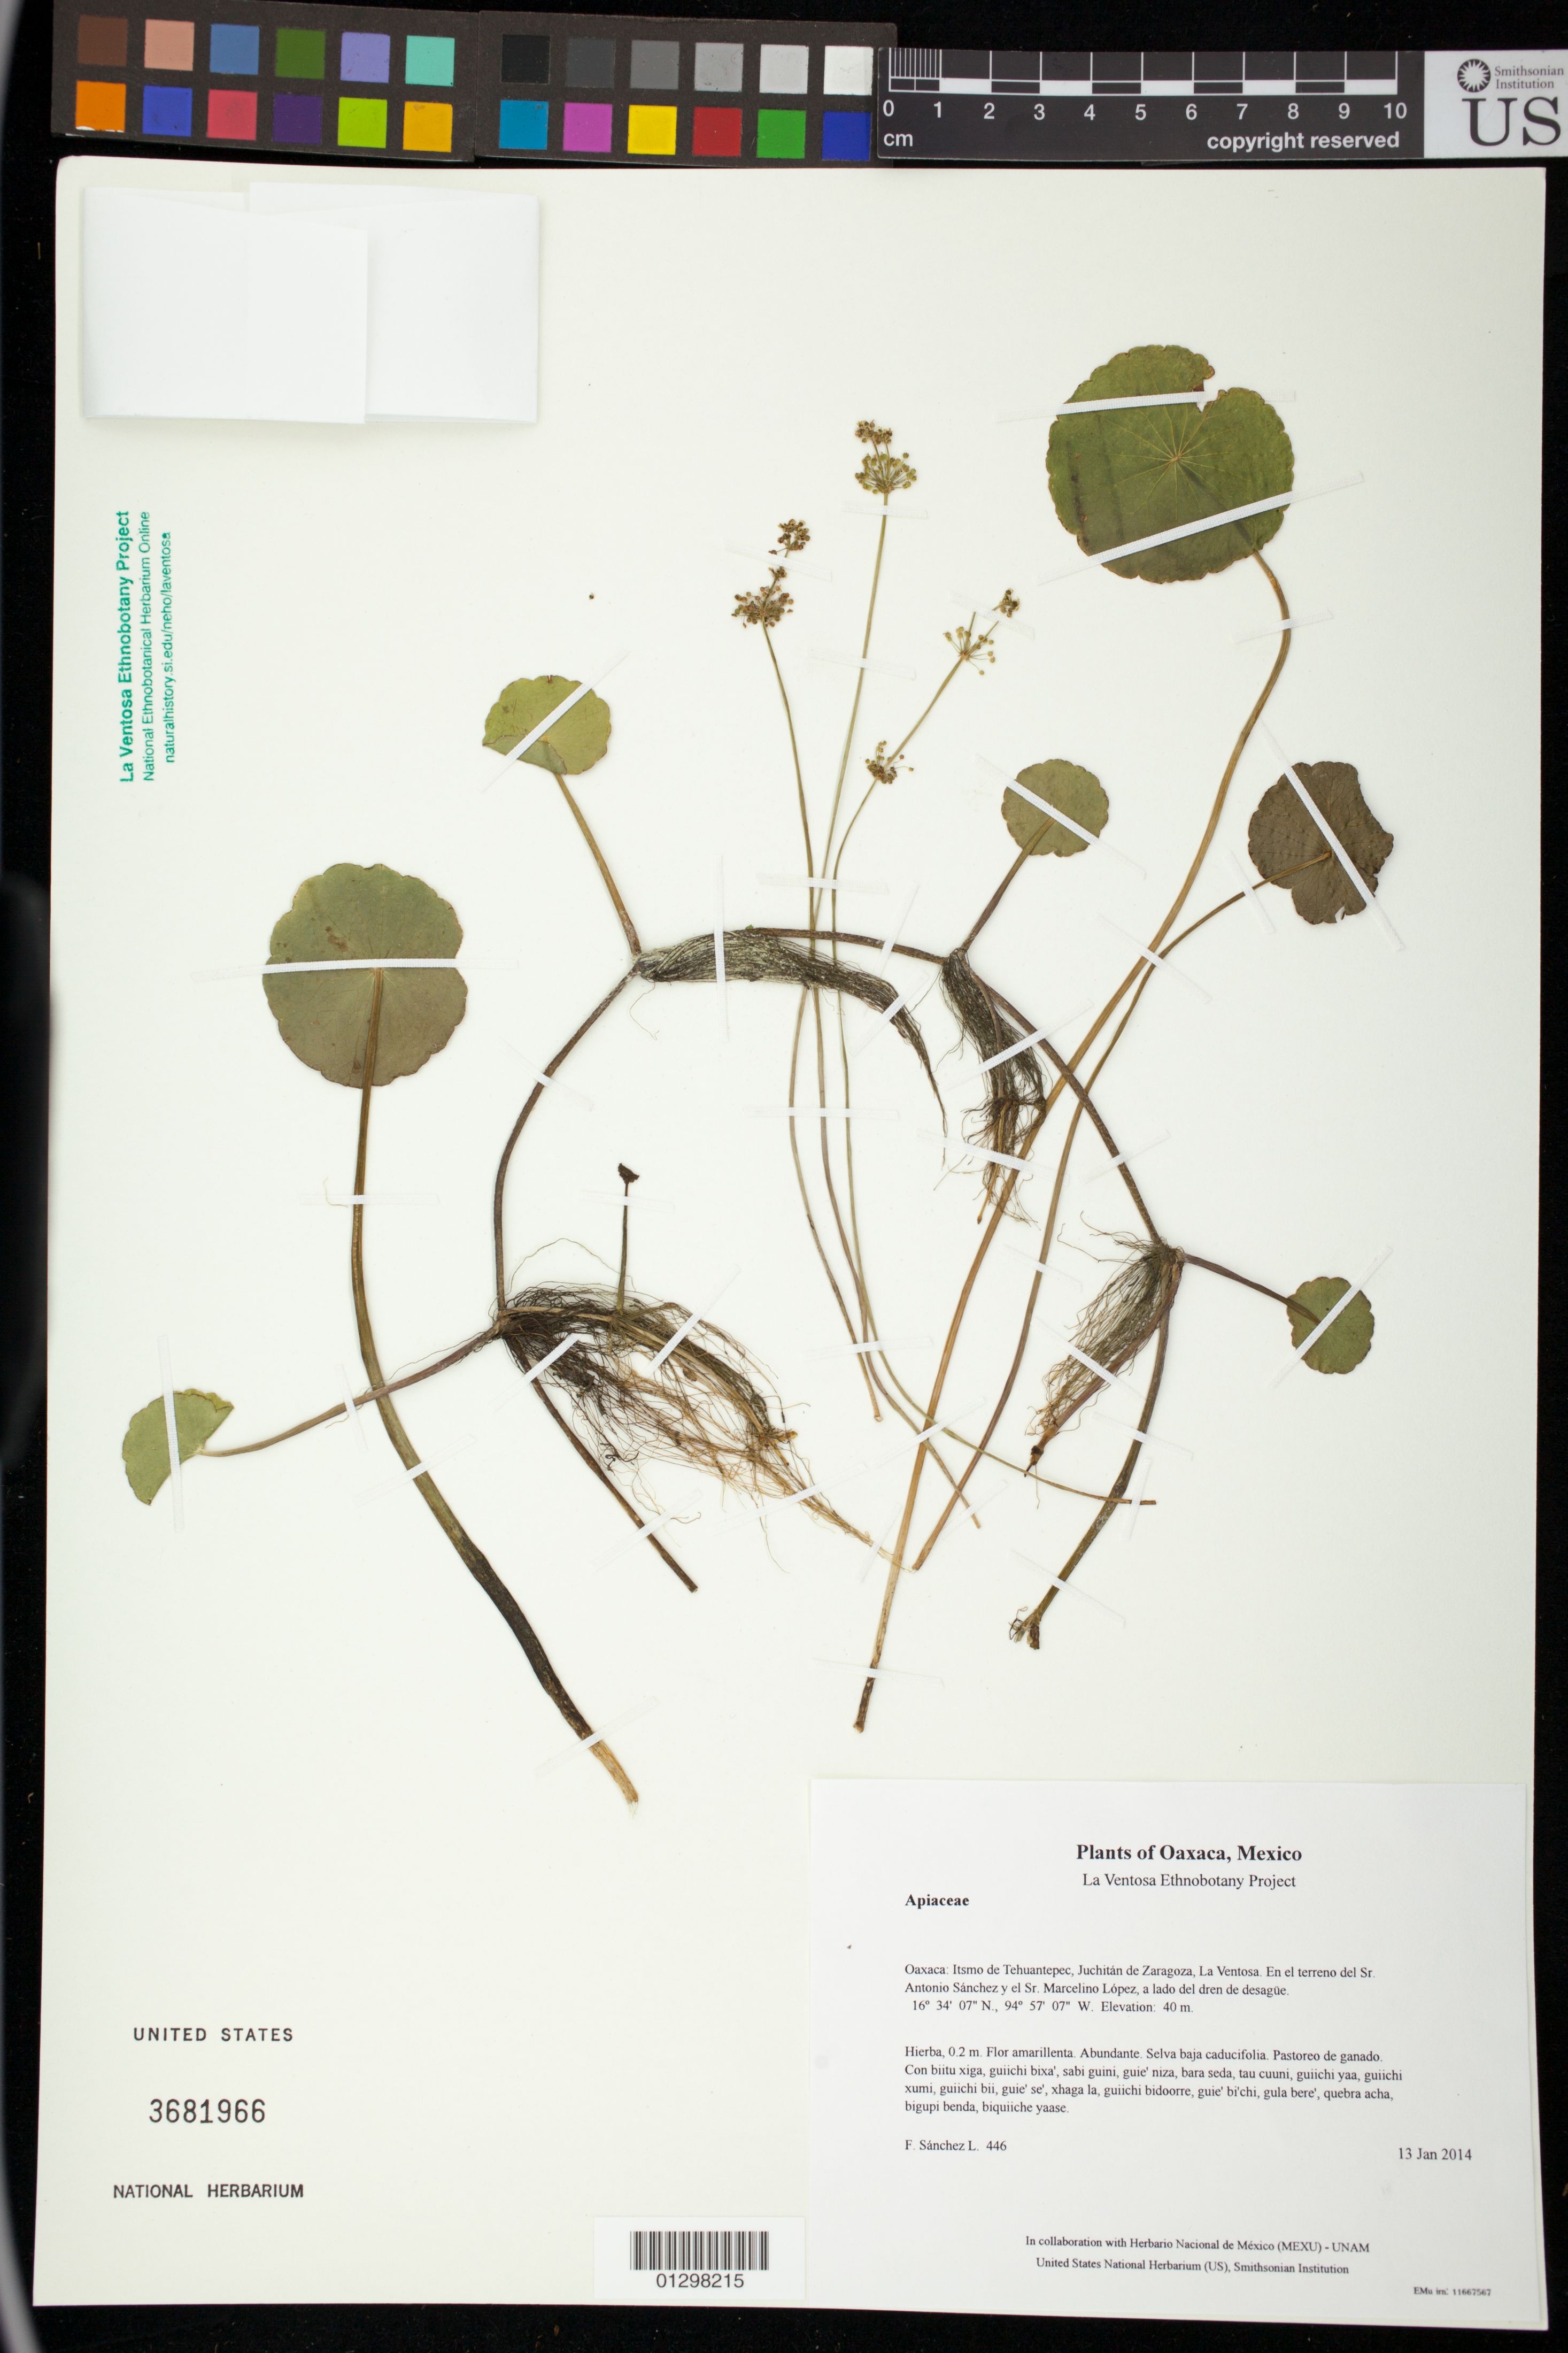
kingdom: Plantae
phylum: Tracheophyta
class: Magnoliopsida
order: Apiales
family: Araliaceae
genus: Hydrocotyle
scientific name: Hydrocotyle bonariensis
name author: Lam.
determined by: Velasco G., Kenia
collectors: F. Sánchez L.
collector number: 446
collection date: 2014-01-13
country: Mexico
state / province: Oaxaca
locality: Itsmo de Tehuantepec, Juchitán de Zaragoza, La Ventosa. En el terreno del Sr. Antonio Sánchez y el Sr. Marcelino López, a lado del dren de desagüe.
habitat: Selva baja caducifolia. Pastoreo de ganado.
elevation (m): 40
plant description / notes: JEBOT, MEXU, SERO; Guixi nisa. 0.2 m. Guie' naguchi ga. Stale.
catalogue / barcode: US 3681966